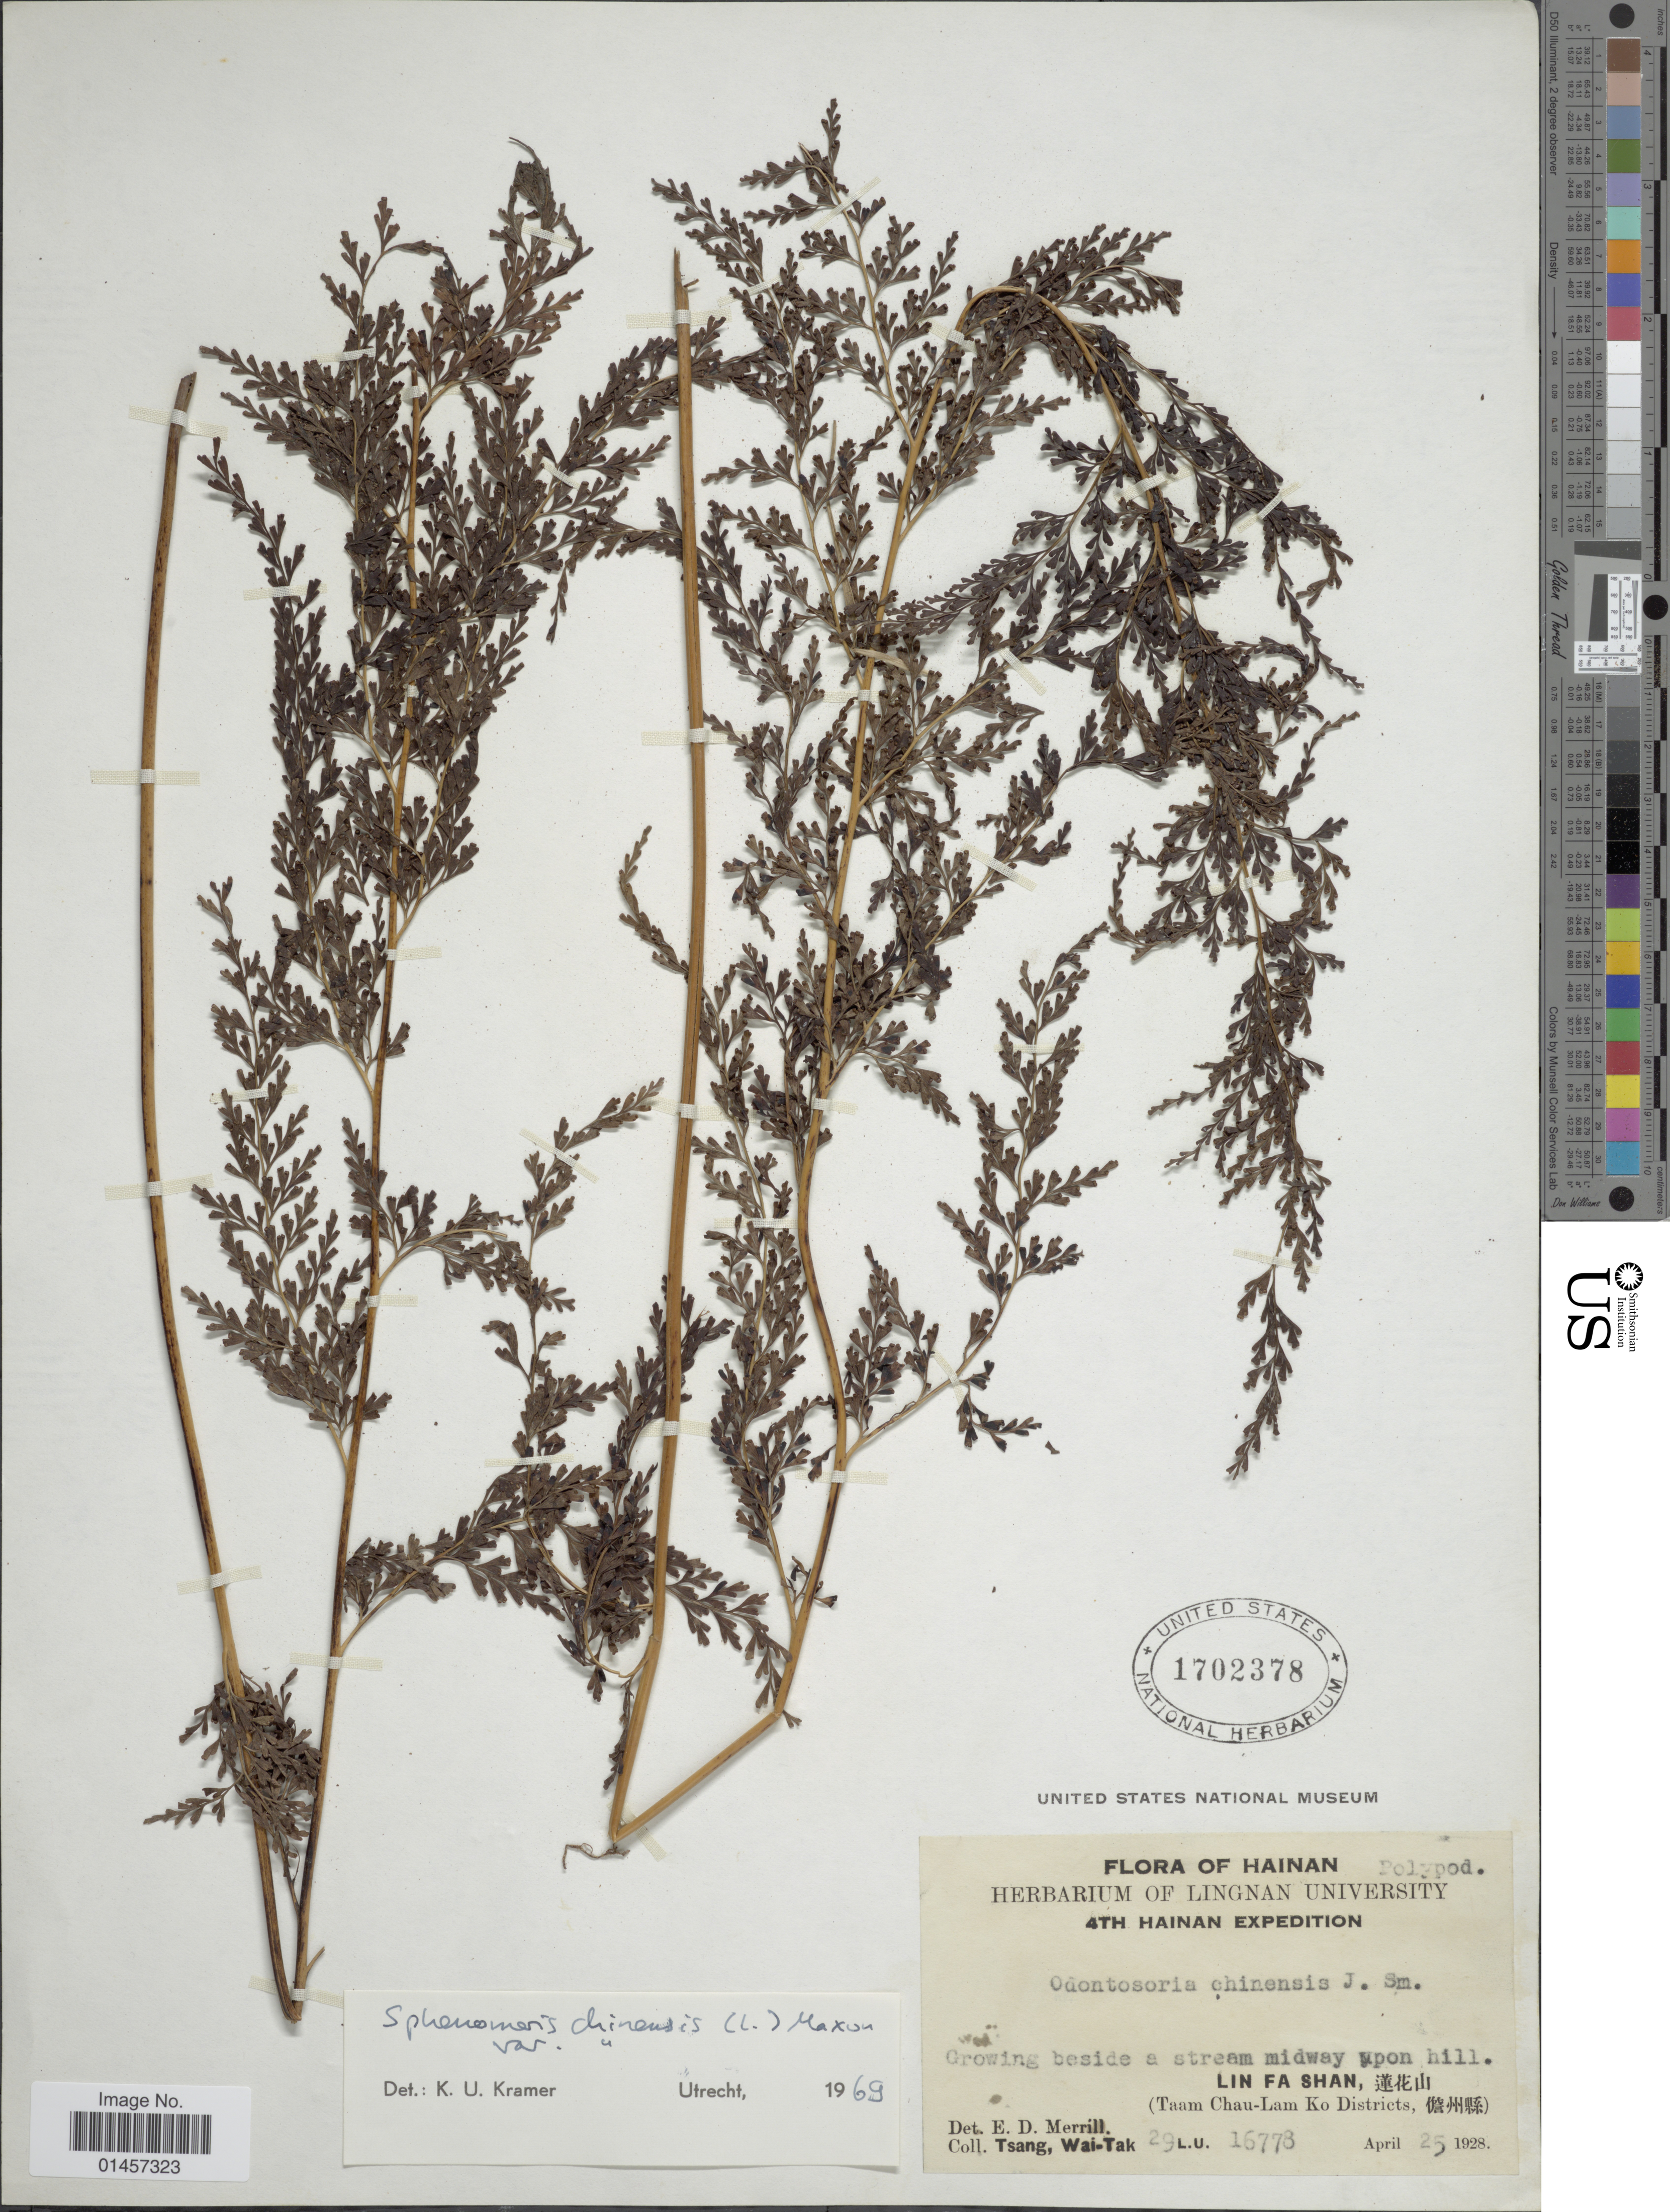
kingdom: Plantae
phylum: Tracheophyta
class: Polypodiopsida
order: Polypodiales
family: Lindsaeaceae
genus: Sphenomeris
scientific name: Sphenomeris chinensis var. chinensis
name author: (L.) Maxon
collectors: W. T. Tsang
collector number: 29 L.U.16778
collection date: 1928-04-25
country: China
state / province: Hainan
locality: Hainan, Lin Fa Shan(Taam Chau-Lam Ko Districts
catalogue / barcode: US 1702378